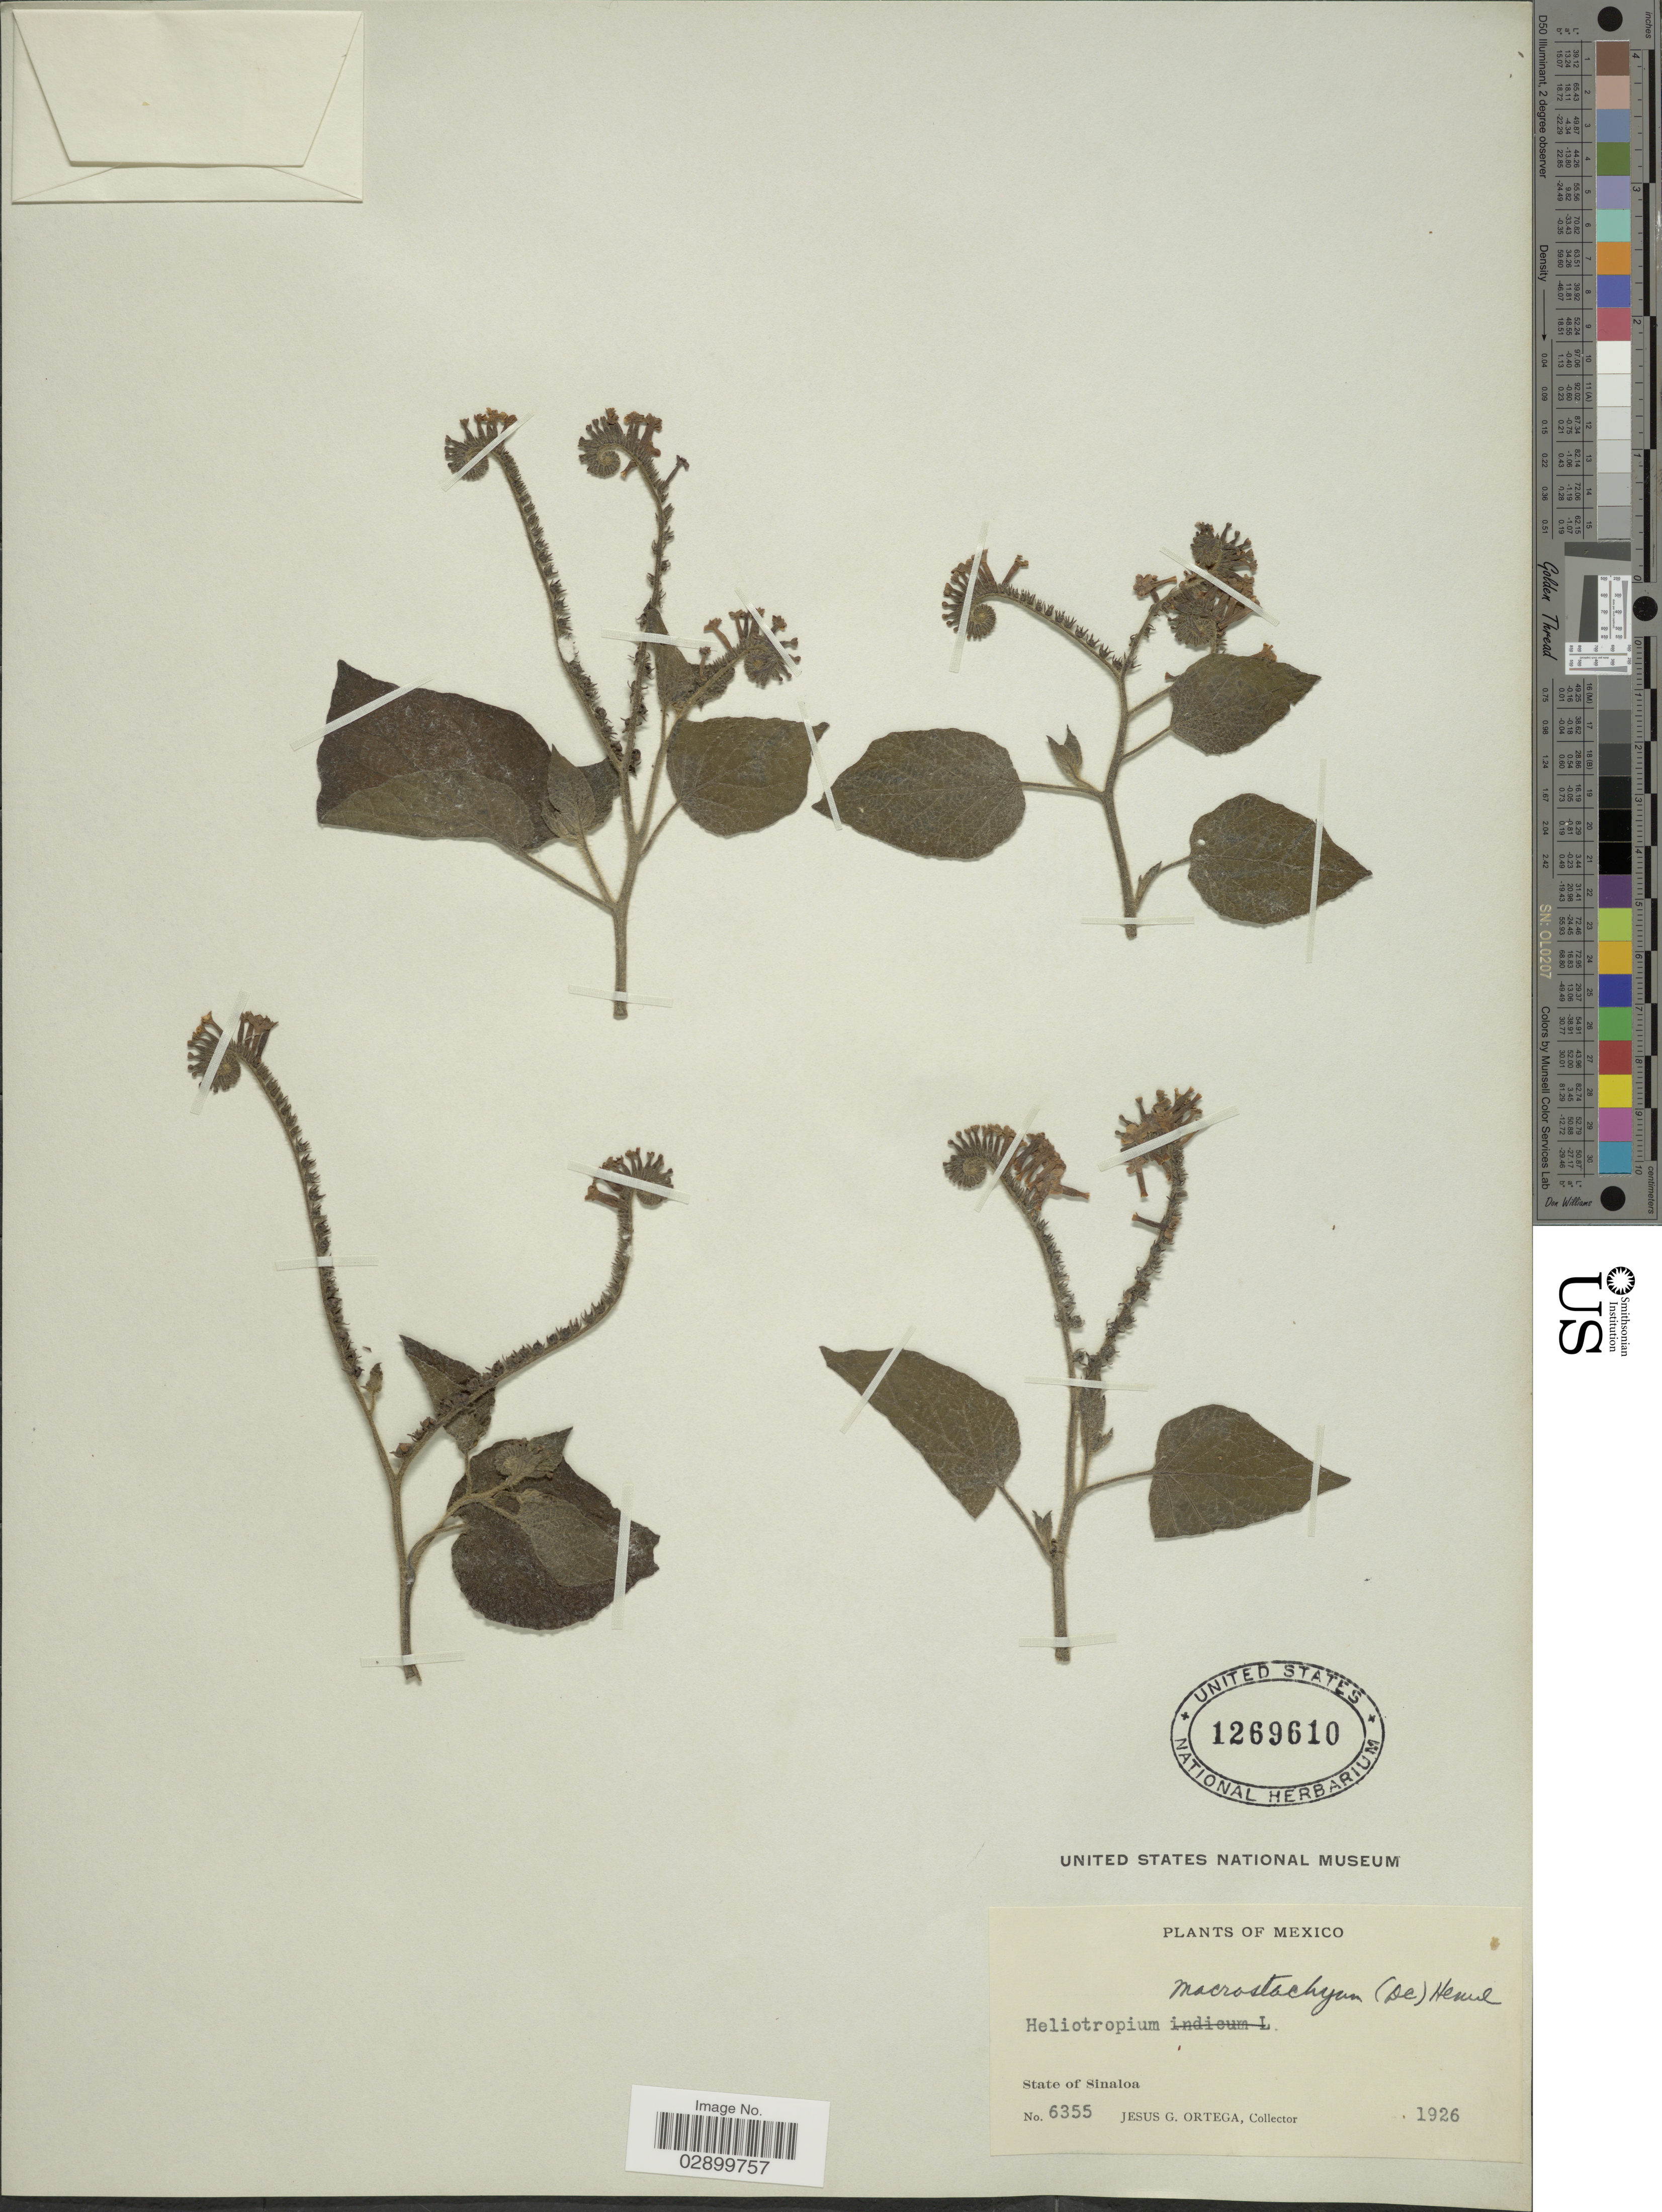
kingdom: Plantae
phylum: Tracheophyta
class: Magnoliopsida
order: Boraginales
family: Heliotropiaceae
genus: Heliotropium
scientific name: Heliotropium macrostachyum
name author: (DC.) Hemsl.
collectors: J. Ortega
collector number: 6355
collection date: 1926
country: Mexico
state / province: Sinaloa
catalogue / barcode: US 1269610